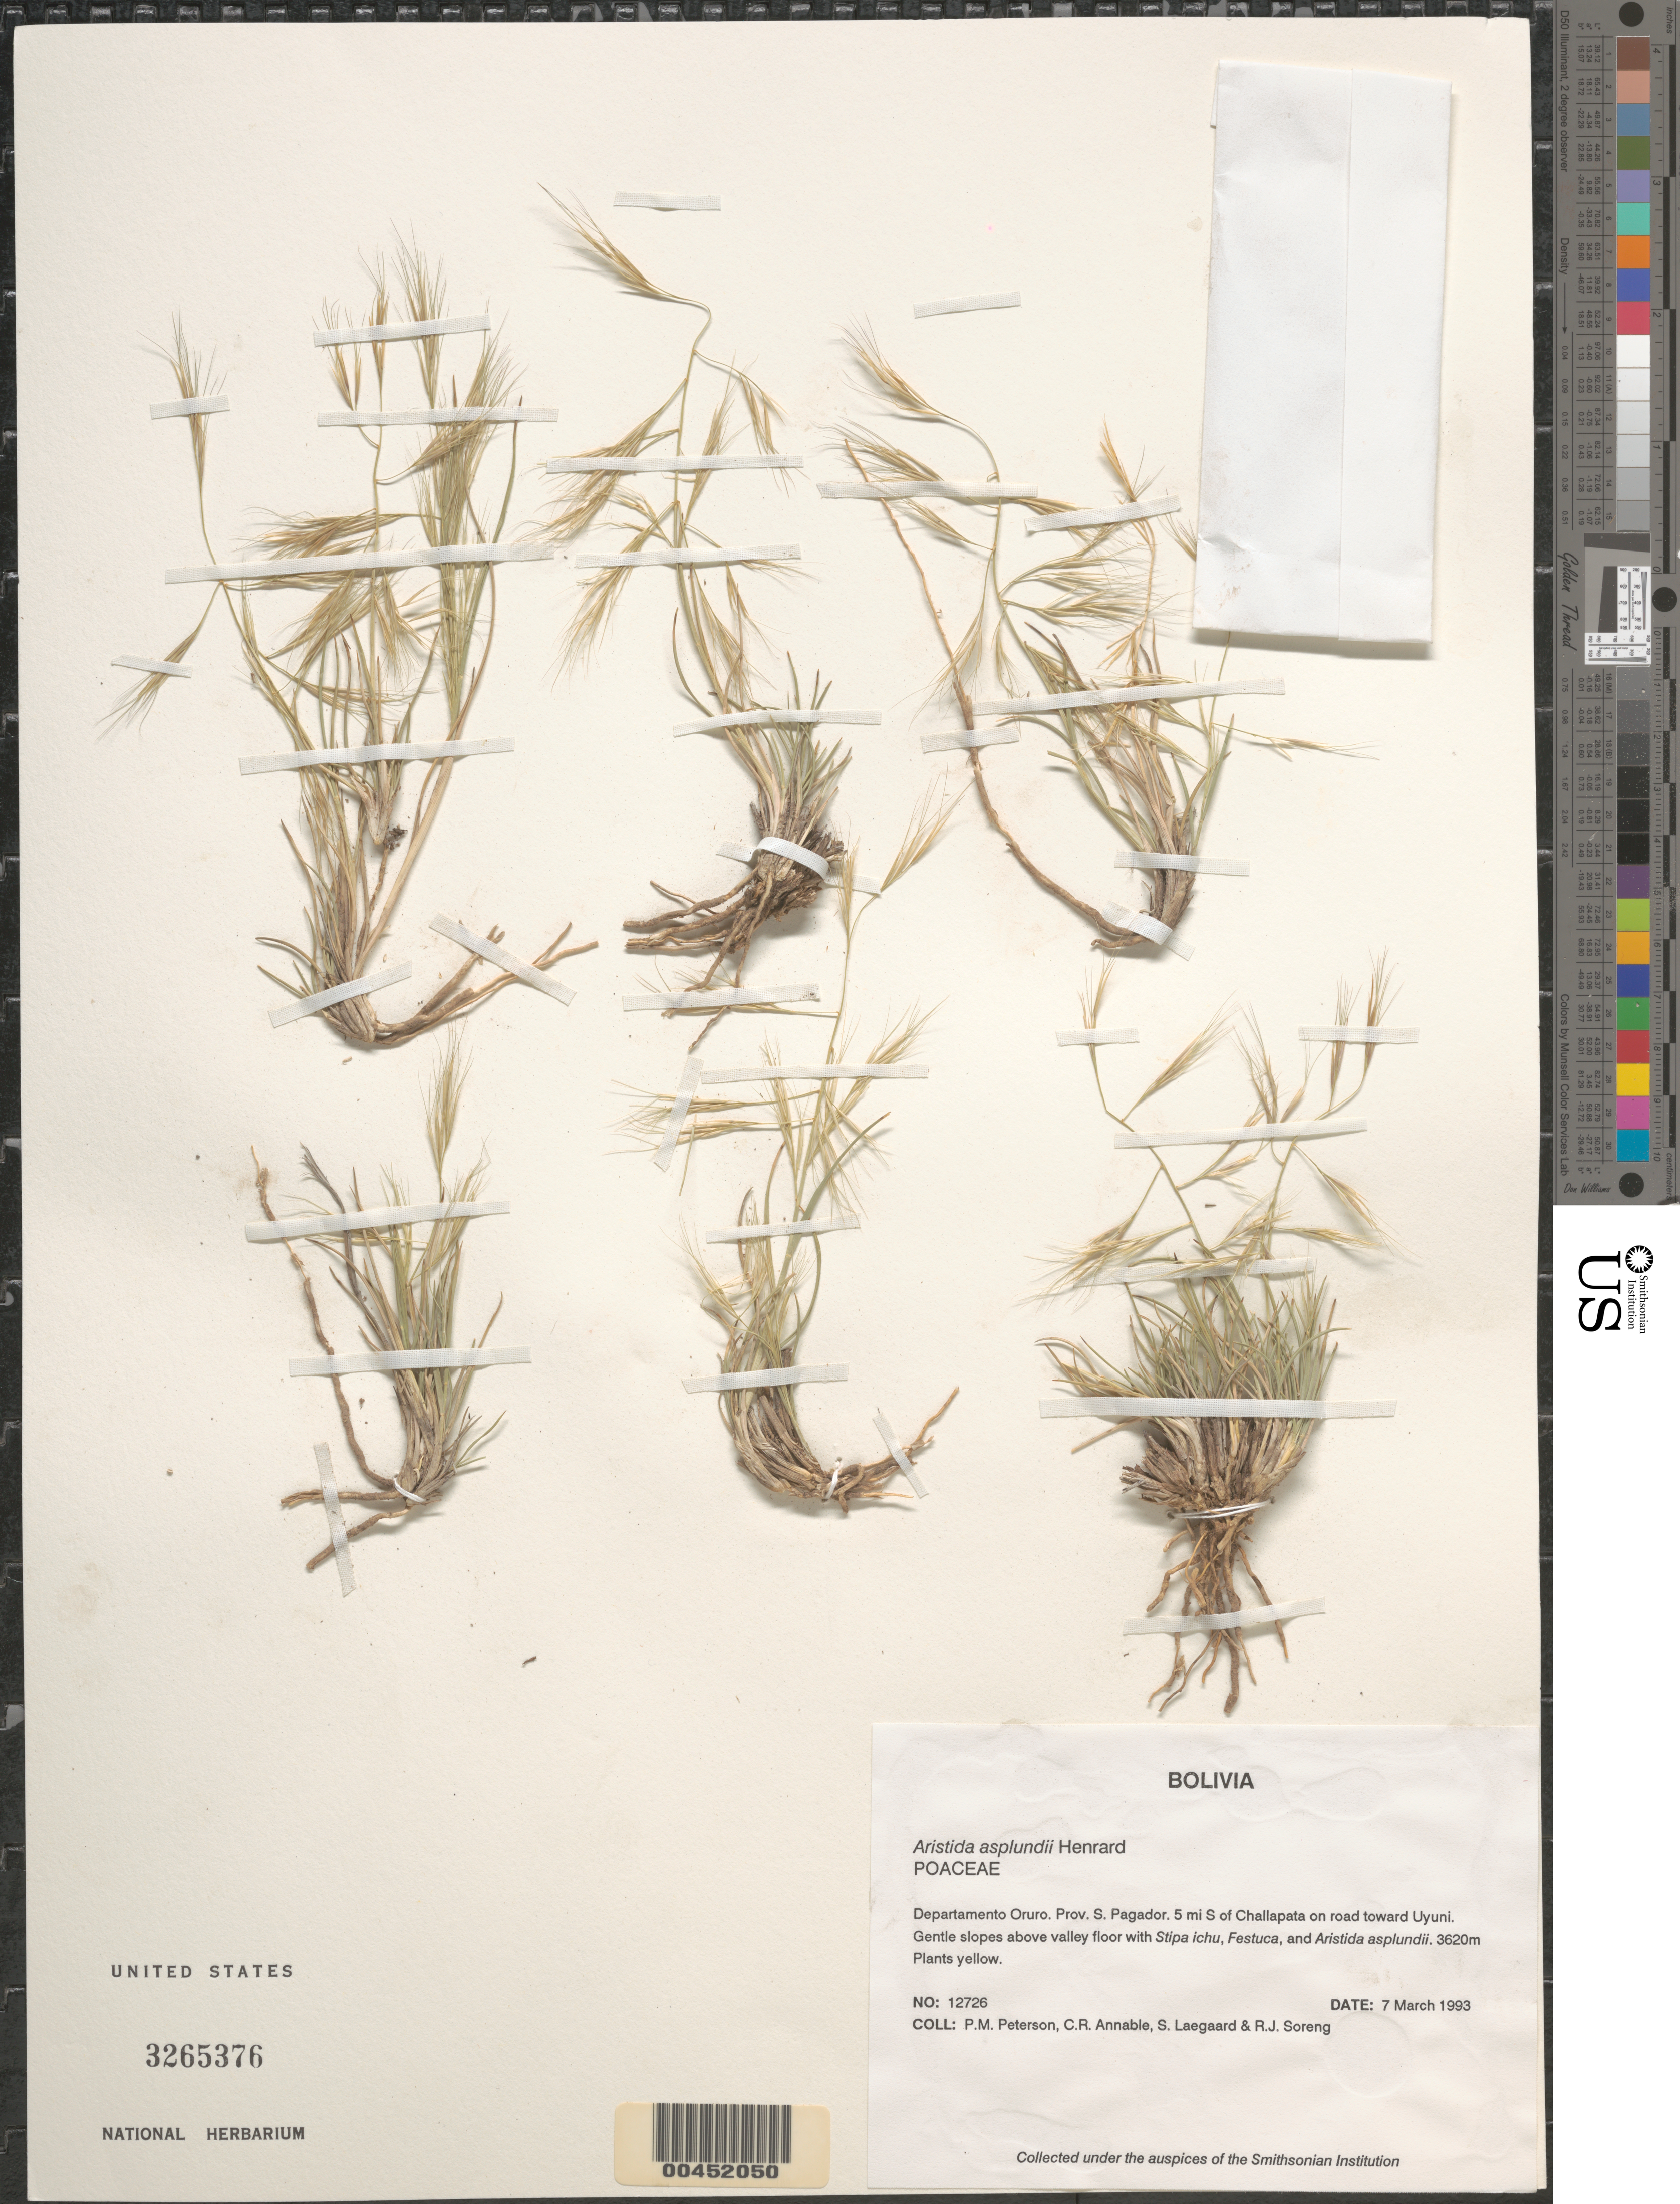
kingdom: Plantae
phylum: Tracheophyta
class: Liliopsida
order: Poales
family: Poaceae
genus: Aristida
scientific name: Aristida asplundii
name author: Henr.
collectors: P. M. Peterson, C. R. Annable, S. Lægaard & R. J. Soreng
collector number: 12726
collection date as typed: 07 Mar 1993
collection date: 1993-03-07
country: Bolivia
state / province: Oruro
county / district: Sebastián Pagador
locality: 5 mi S of Challapata on road toward Uyuni.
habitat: Gentle slopes above valley floor with Stipa ichu, Festuca, and Aristida asplundii.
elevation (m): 3620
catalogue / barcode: US 3265376